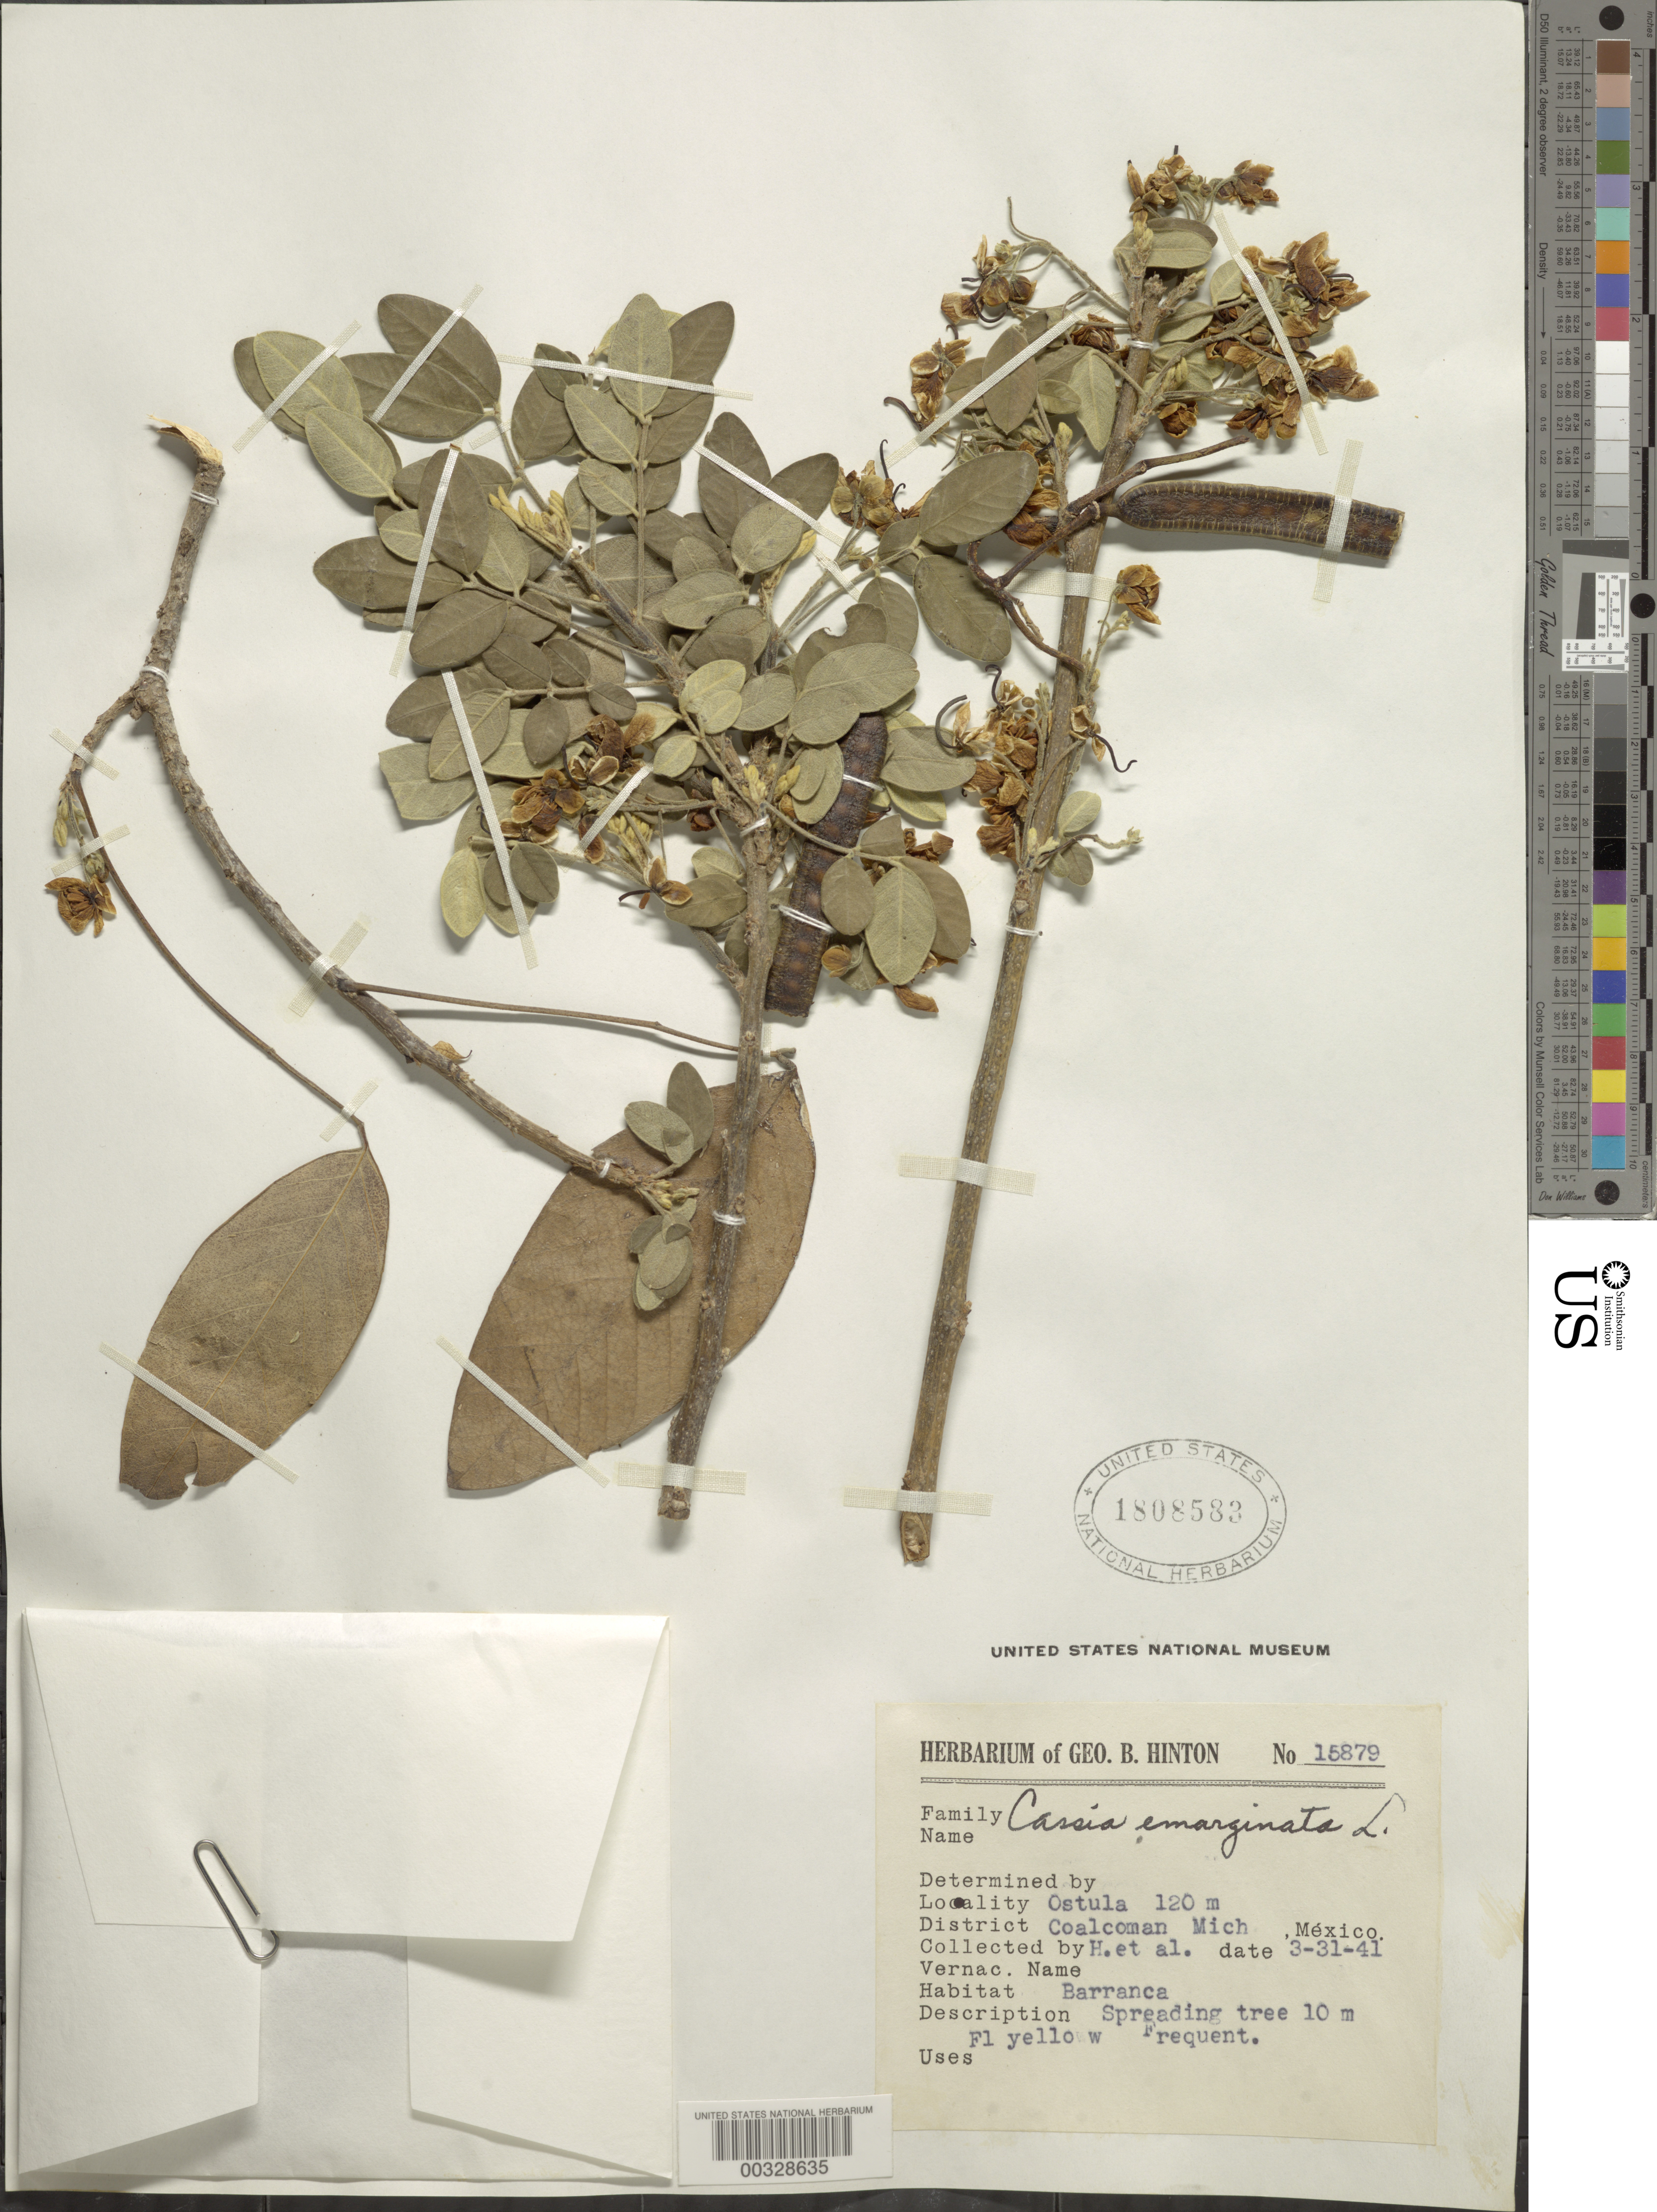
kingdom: Plantae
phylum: Tracheophyta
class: Magnoliopsida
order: Fabales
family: Fabaceae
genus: Senna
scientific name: Senna emarginata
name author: L.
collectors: G. B. Hinton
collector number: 15879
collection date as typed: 31 Mar 1941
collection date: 1941-03-31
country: Mexico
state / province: Michoacán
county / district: Coalcomán De Vazquez Pallares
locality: Coalcomán Mun. (?), Ostula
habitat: Barranca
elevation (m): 120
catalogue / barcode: US 1808583